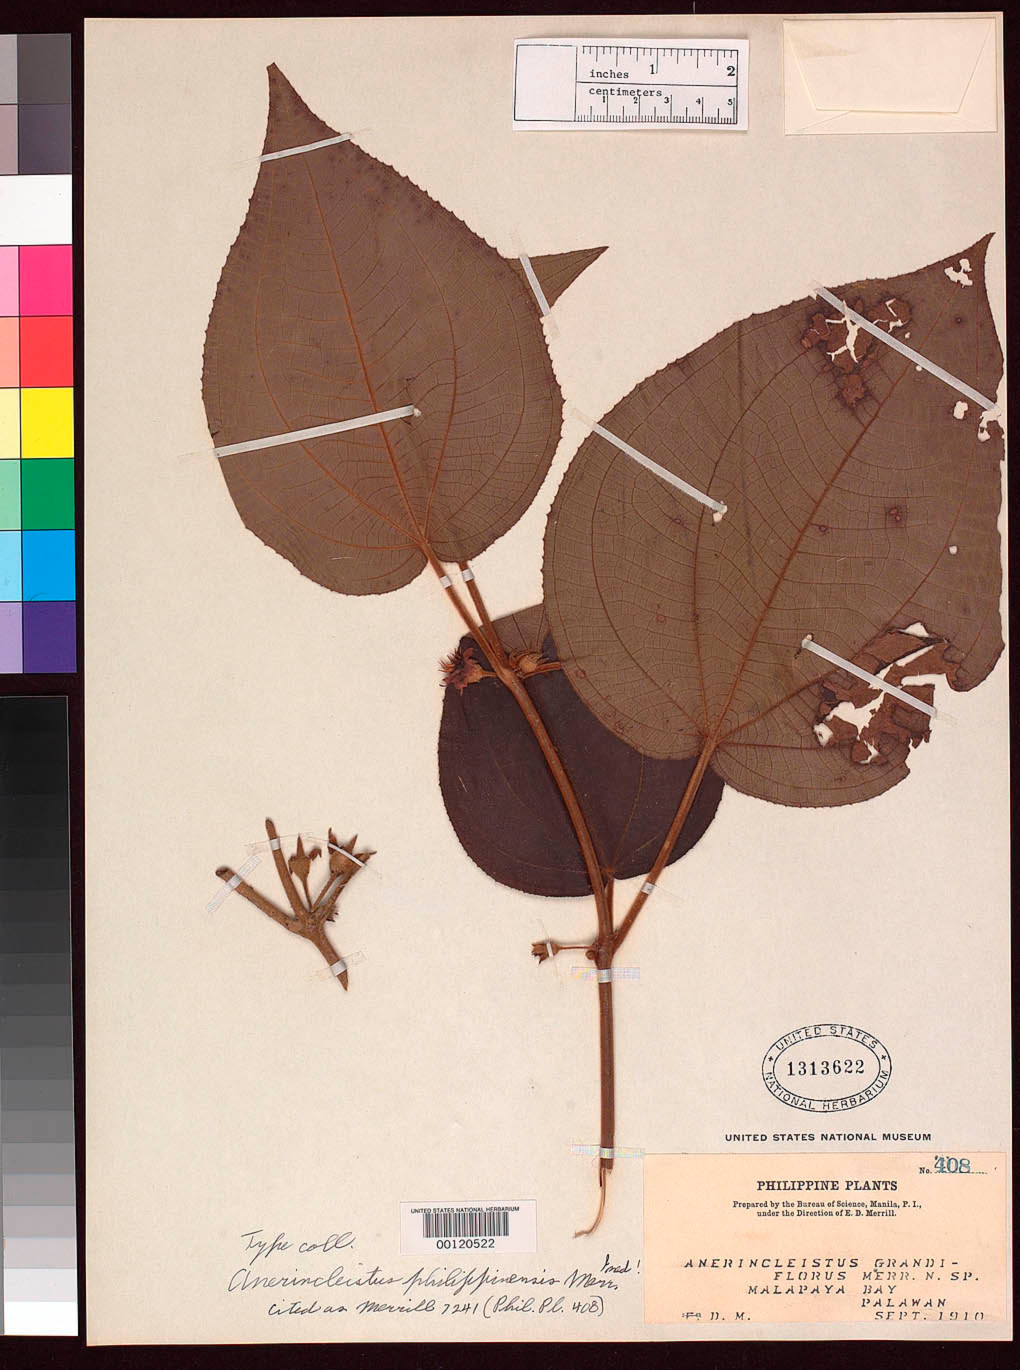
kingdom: Plantae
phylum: Tracheophyta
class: Magnoliopsida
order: Myrtales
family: Melastomataceae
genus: Anerincleistus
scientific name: Anerincleistus philippinensis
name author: Merr.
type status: Isosyntype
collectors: E. D. Merrill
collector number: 408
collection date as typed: Sep 1910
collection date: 1910-09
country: Philippines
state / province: Mimaropa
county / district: Palawan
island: Palawan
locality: Malampaya Bay.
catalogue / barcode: US 1313622